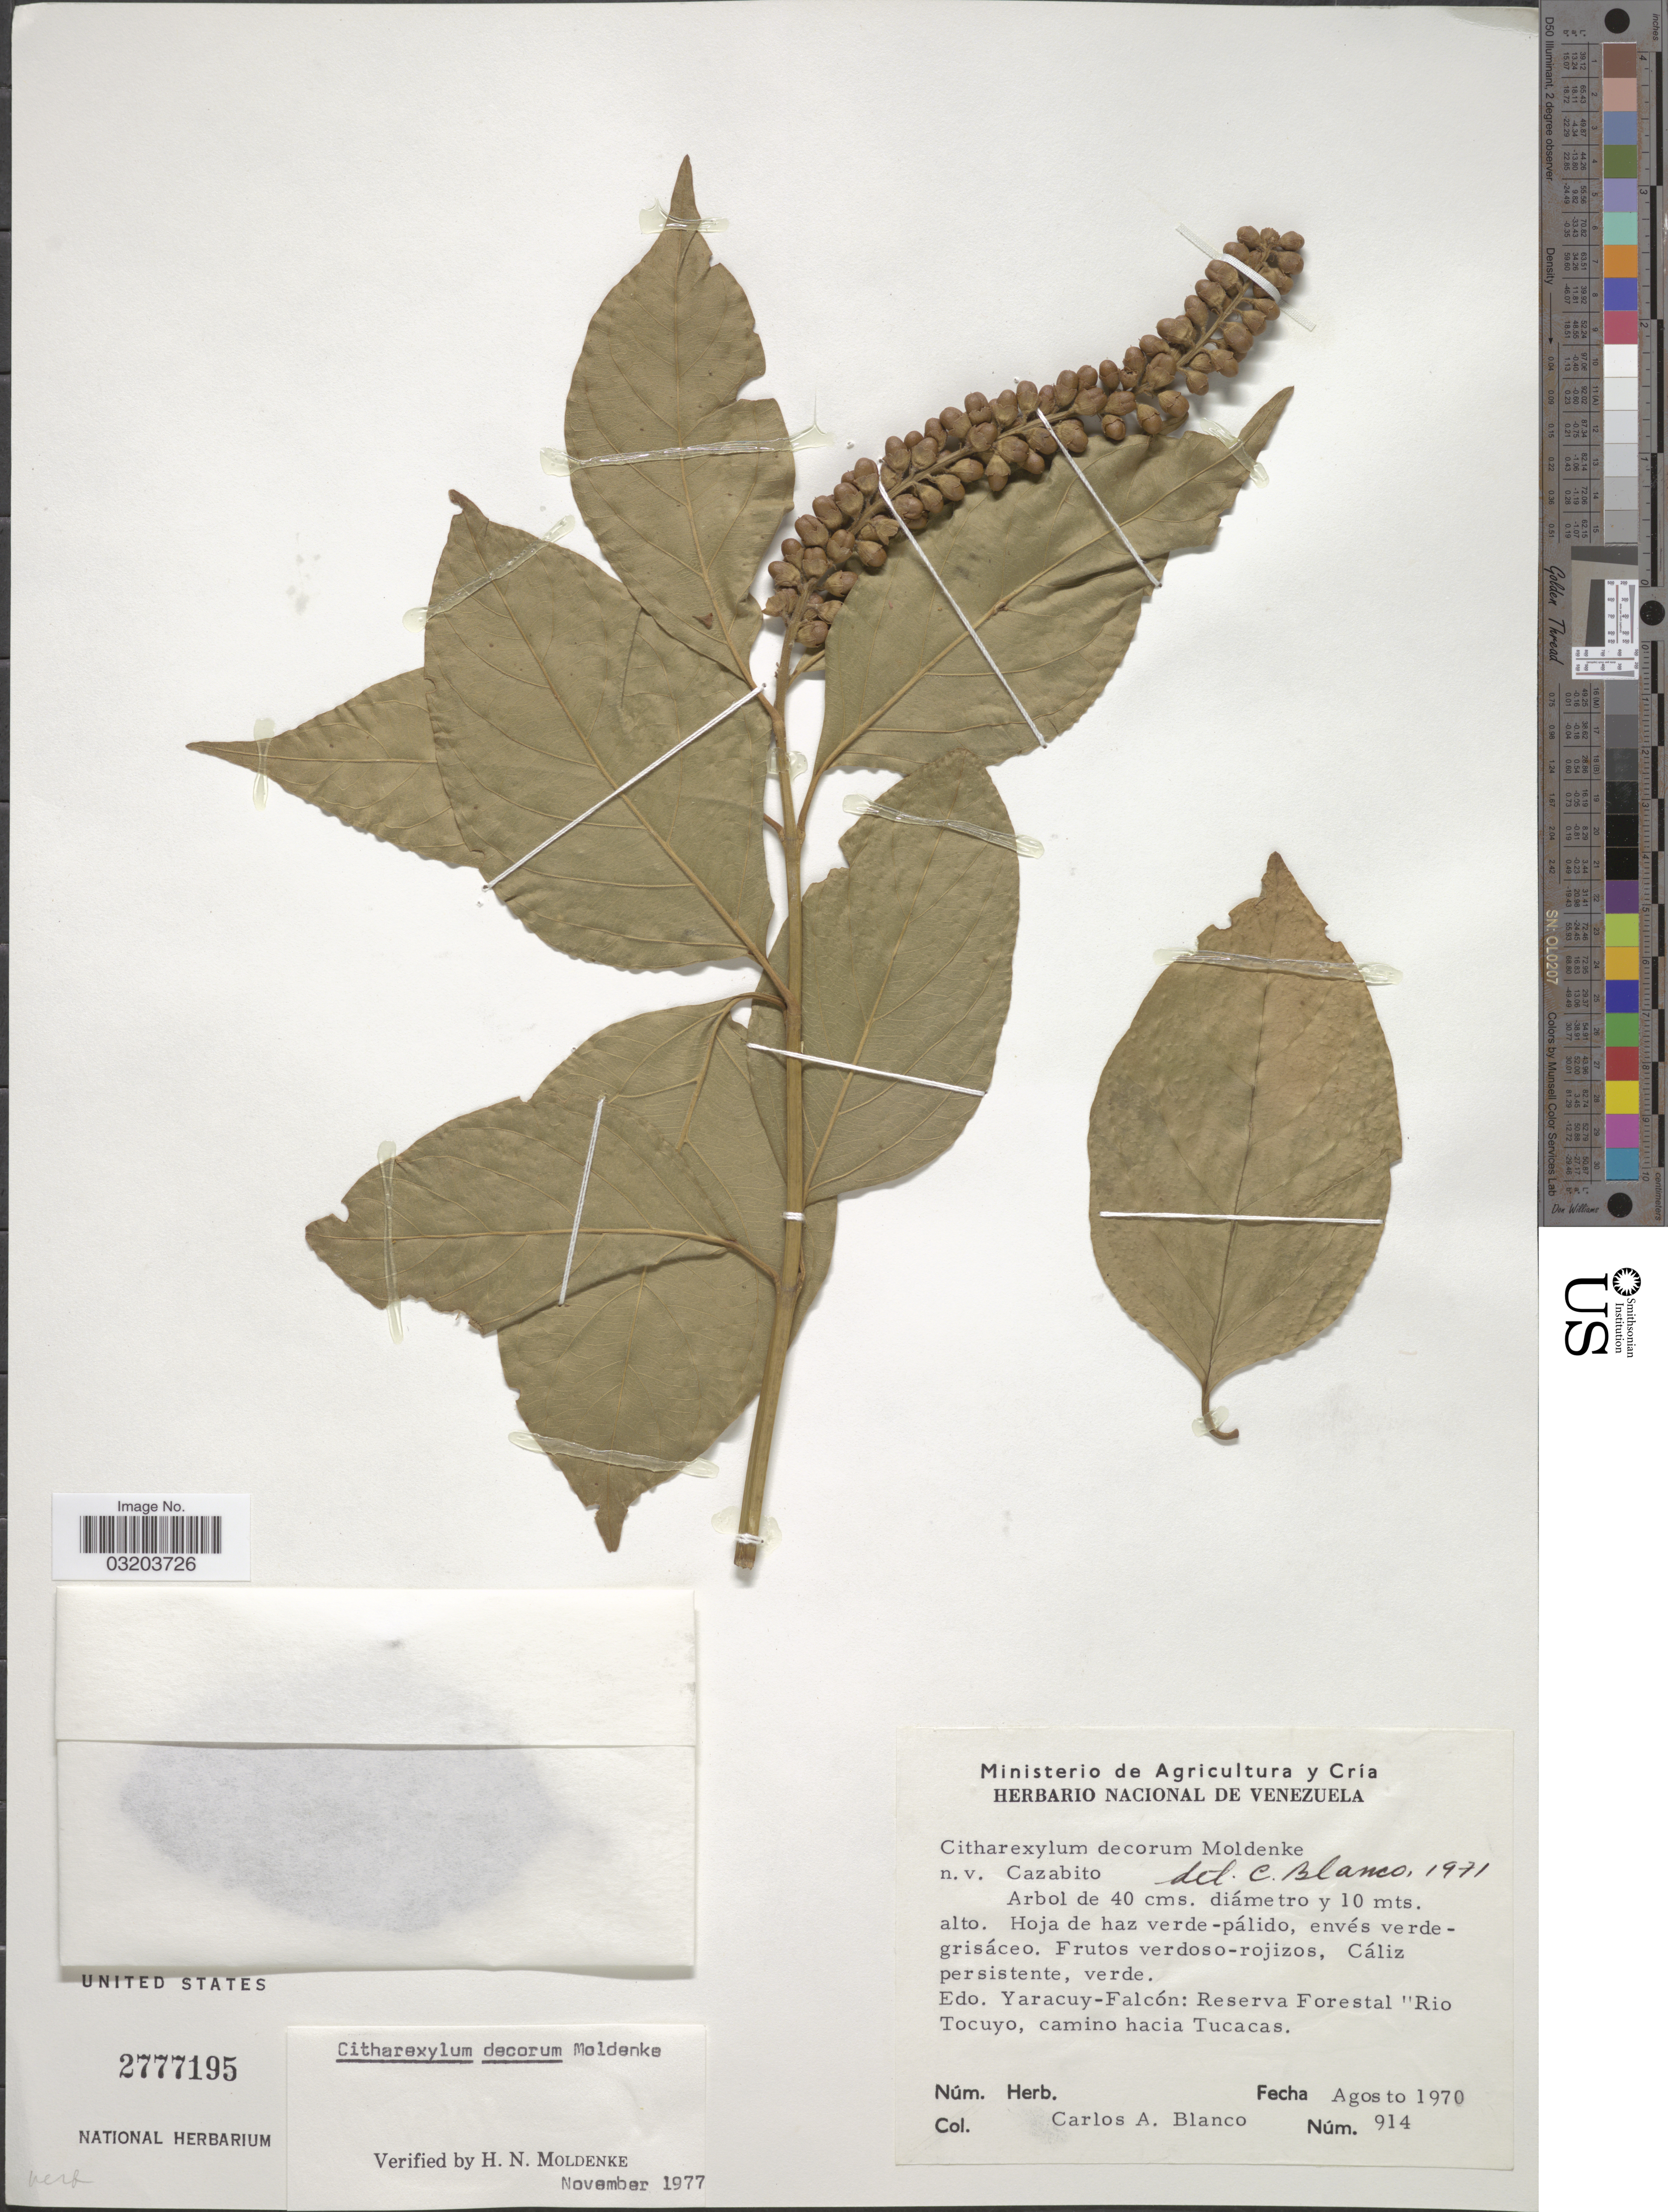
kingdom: Plantae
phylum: Tracheophyta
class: Magnoliopsida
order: Lamiales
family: Verbenaceae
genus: Citharexylum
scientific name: Citharexylum decorum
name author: Moldenke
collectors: C. A. Blanco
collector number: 914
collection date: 1970-08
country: Venezuela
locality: Edo. Yaracuy-Falcón: Reserva Forestal Rio Tocuyo, camino hacia Tucacas.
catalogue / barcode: US 2777195